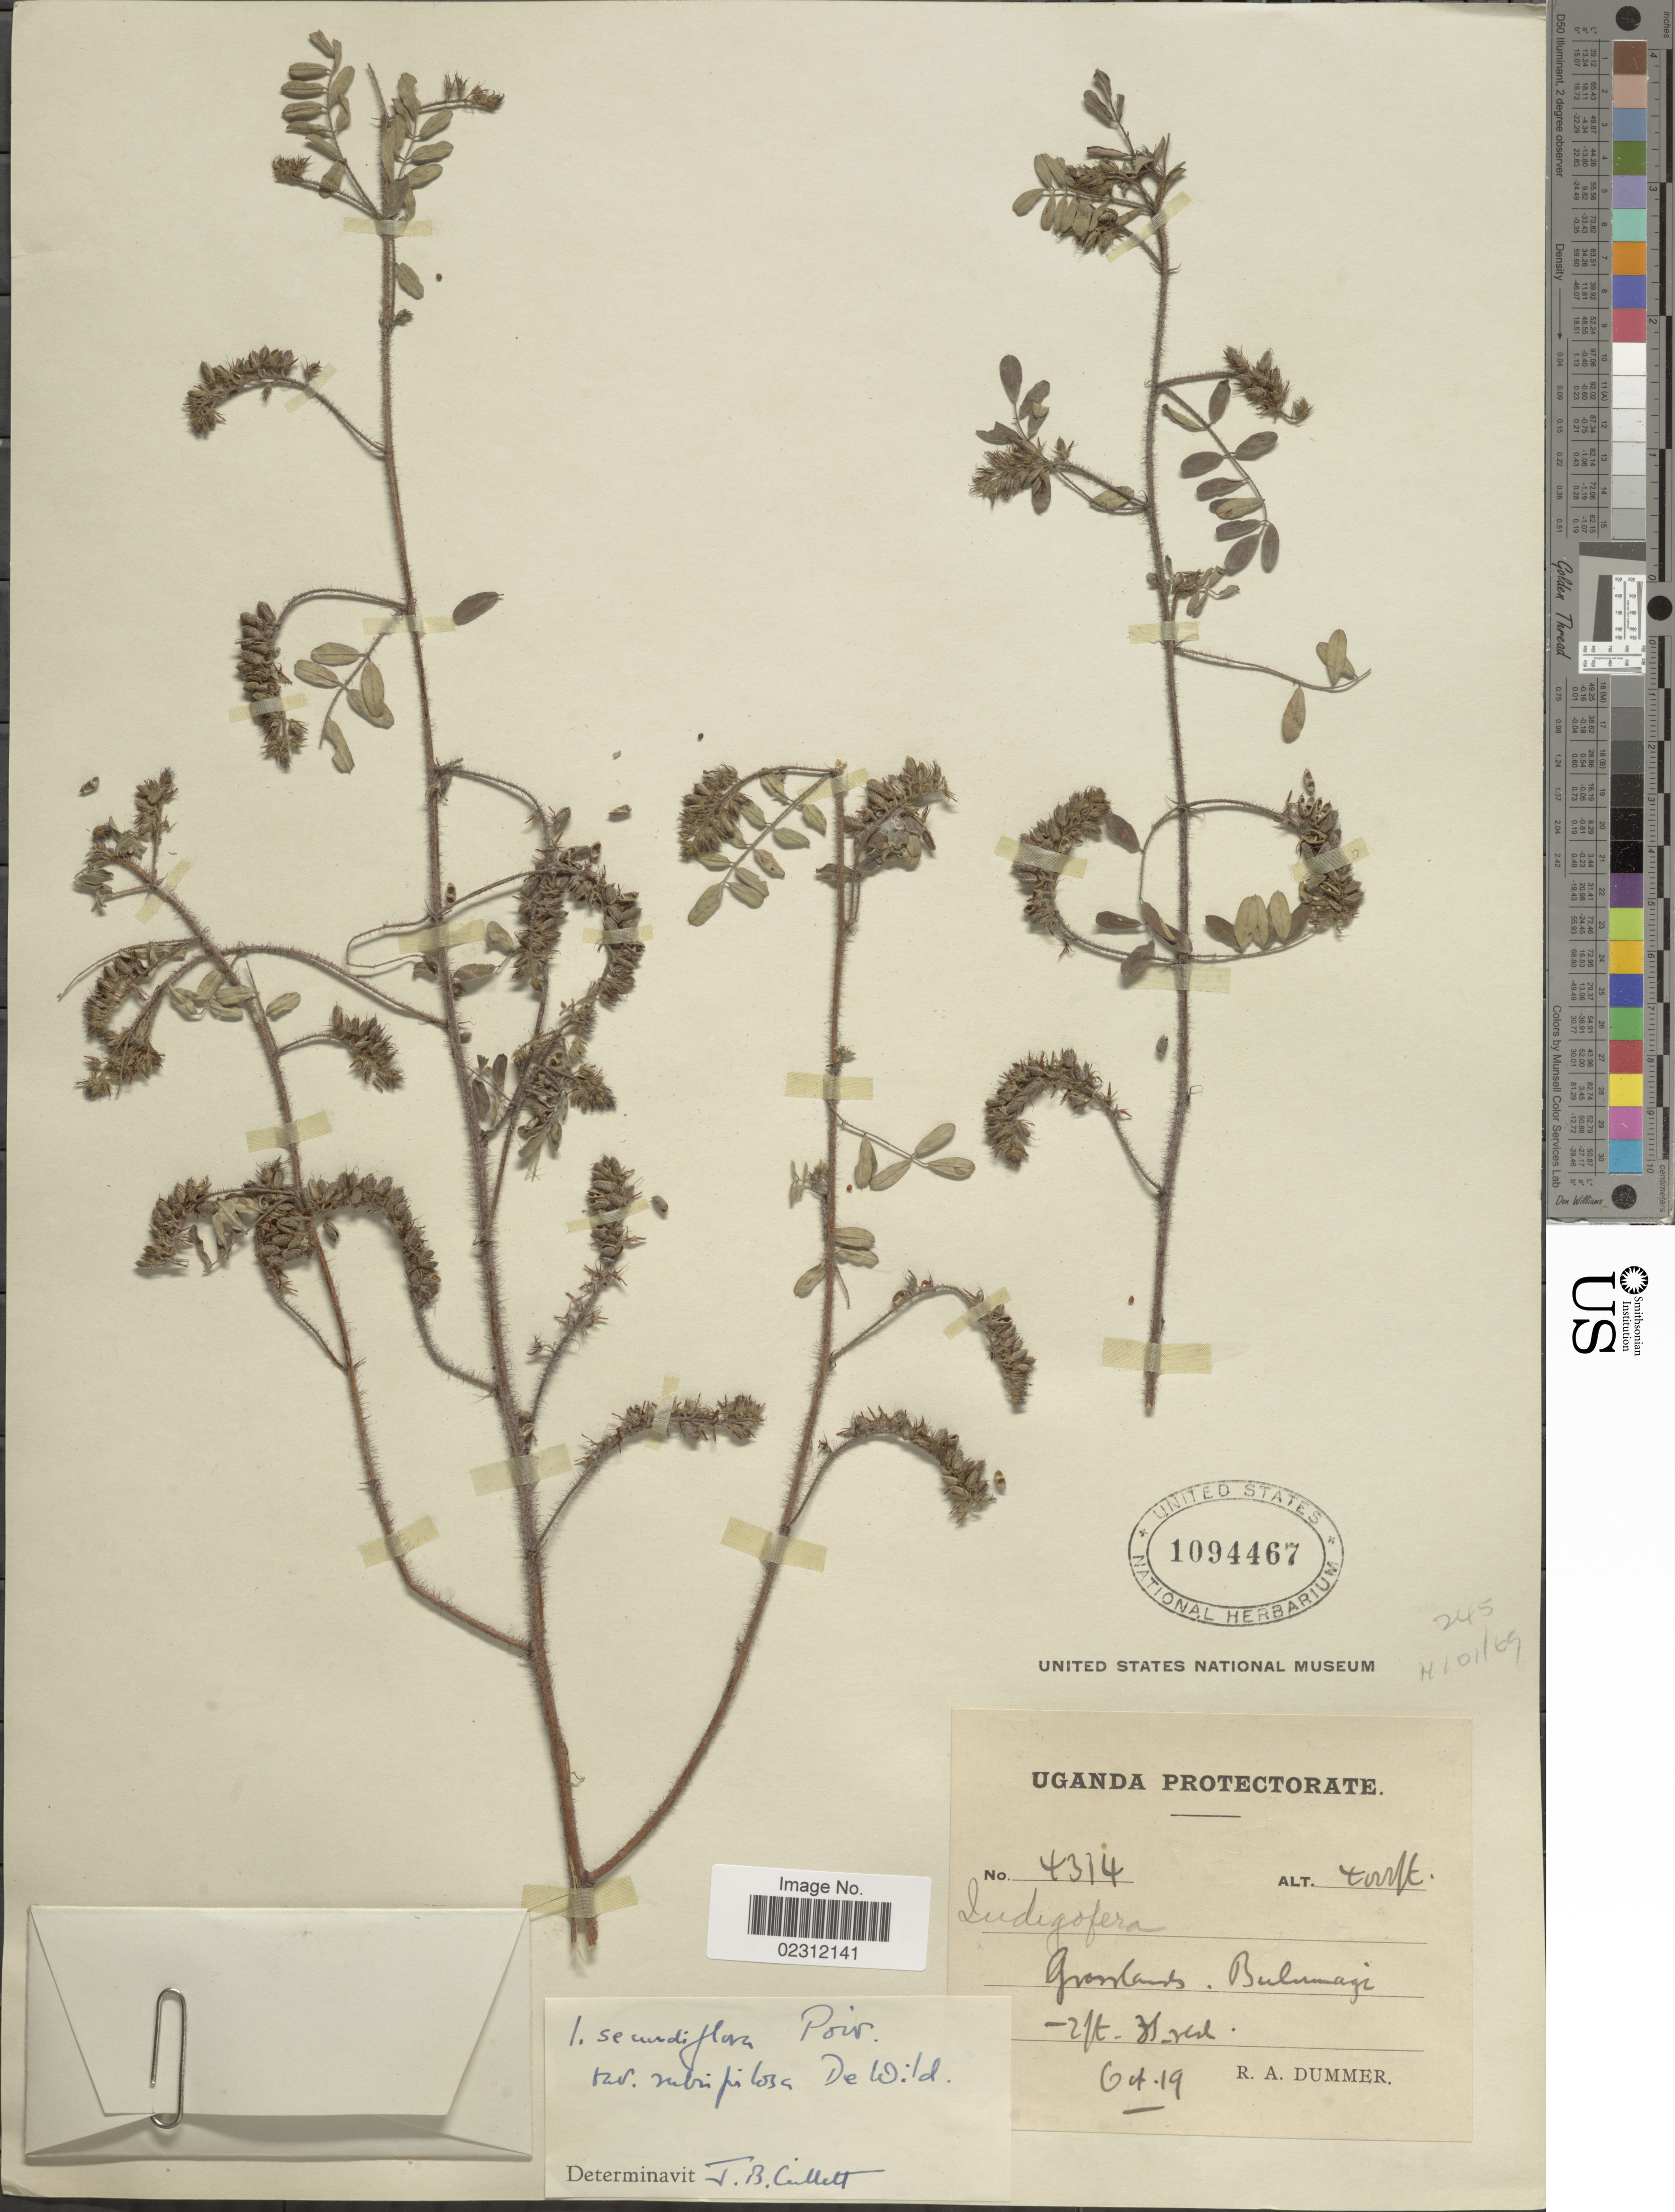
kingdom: Plantae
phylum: Tracheophyta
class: Magnoliopsida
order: Fabales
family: Fabaceae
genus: Indigofera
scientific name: Indigofera secundiflora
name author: Poir.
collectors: R. Dümmer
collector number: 4314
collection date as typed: Transcribed d/m/y: 6/4/19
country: Uganda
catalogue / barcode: US 1094467